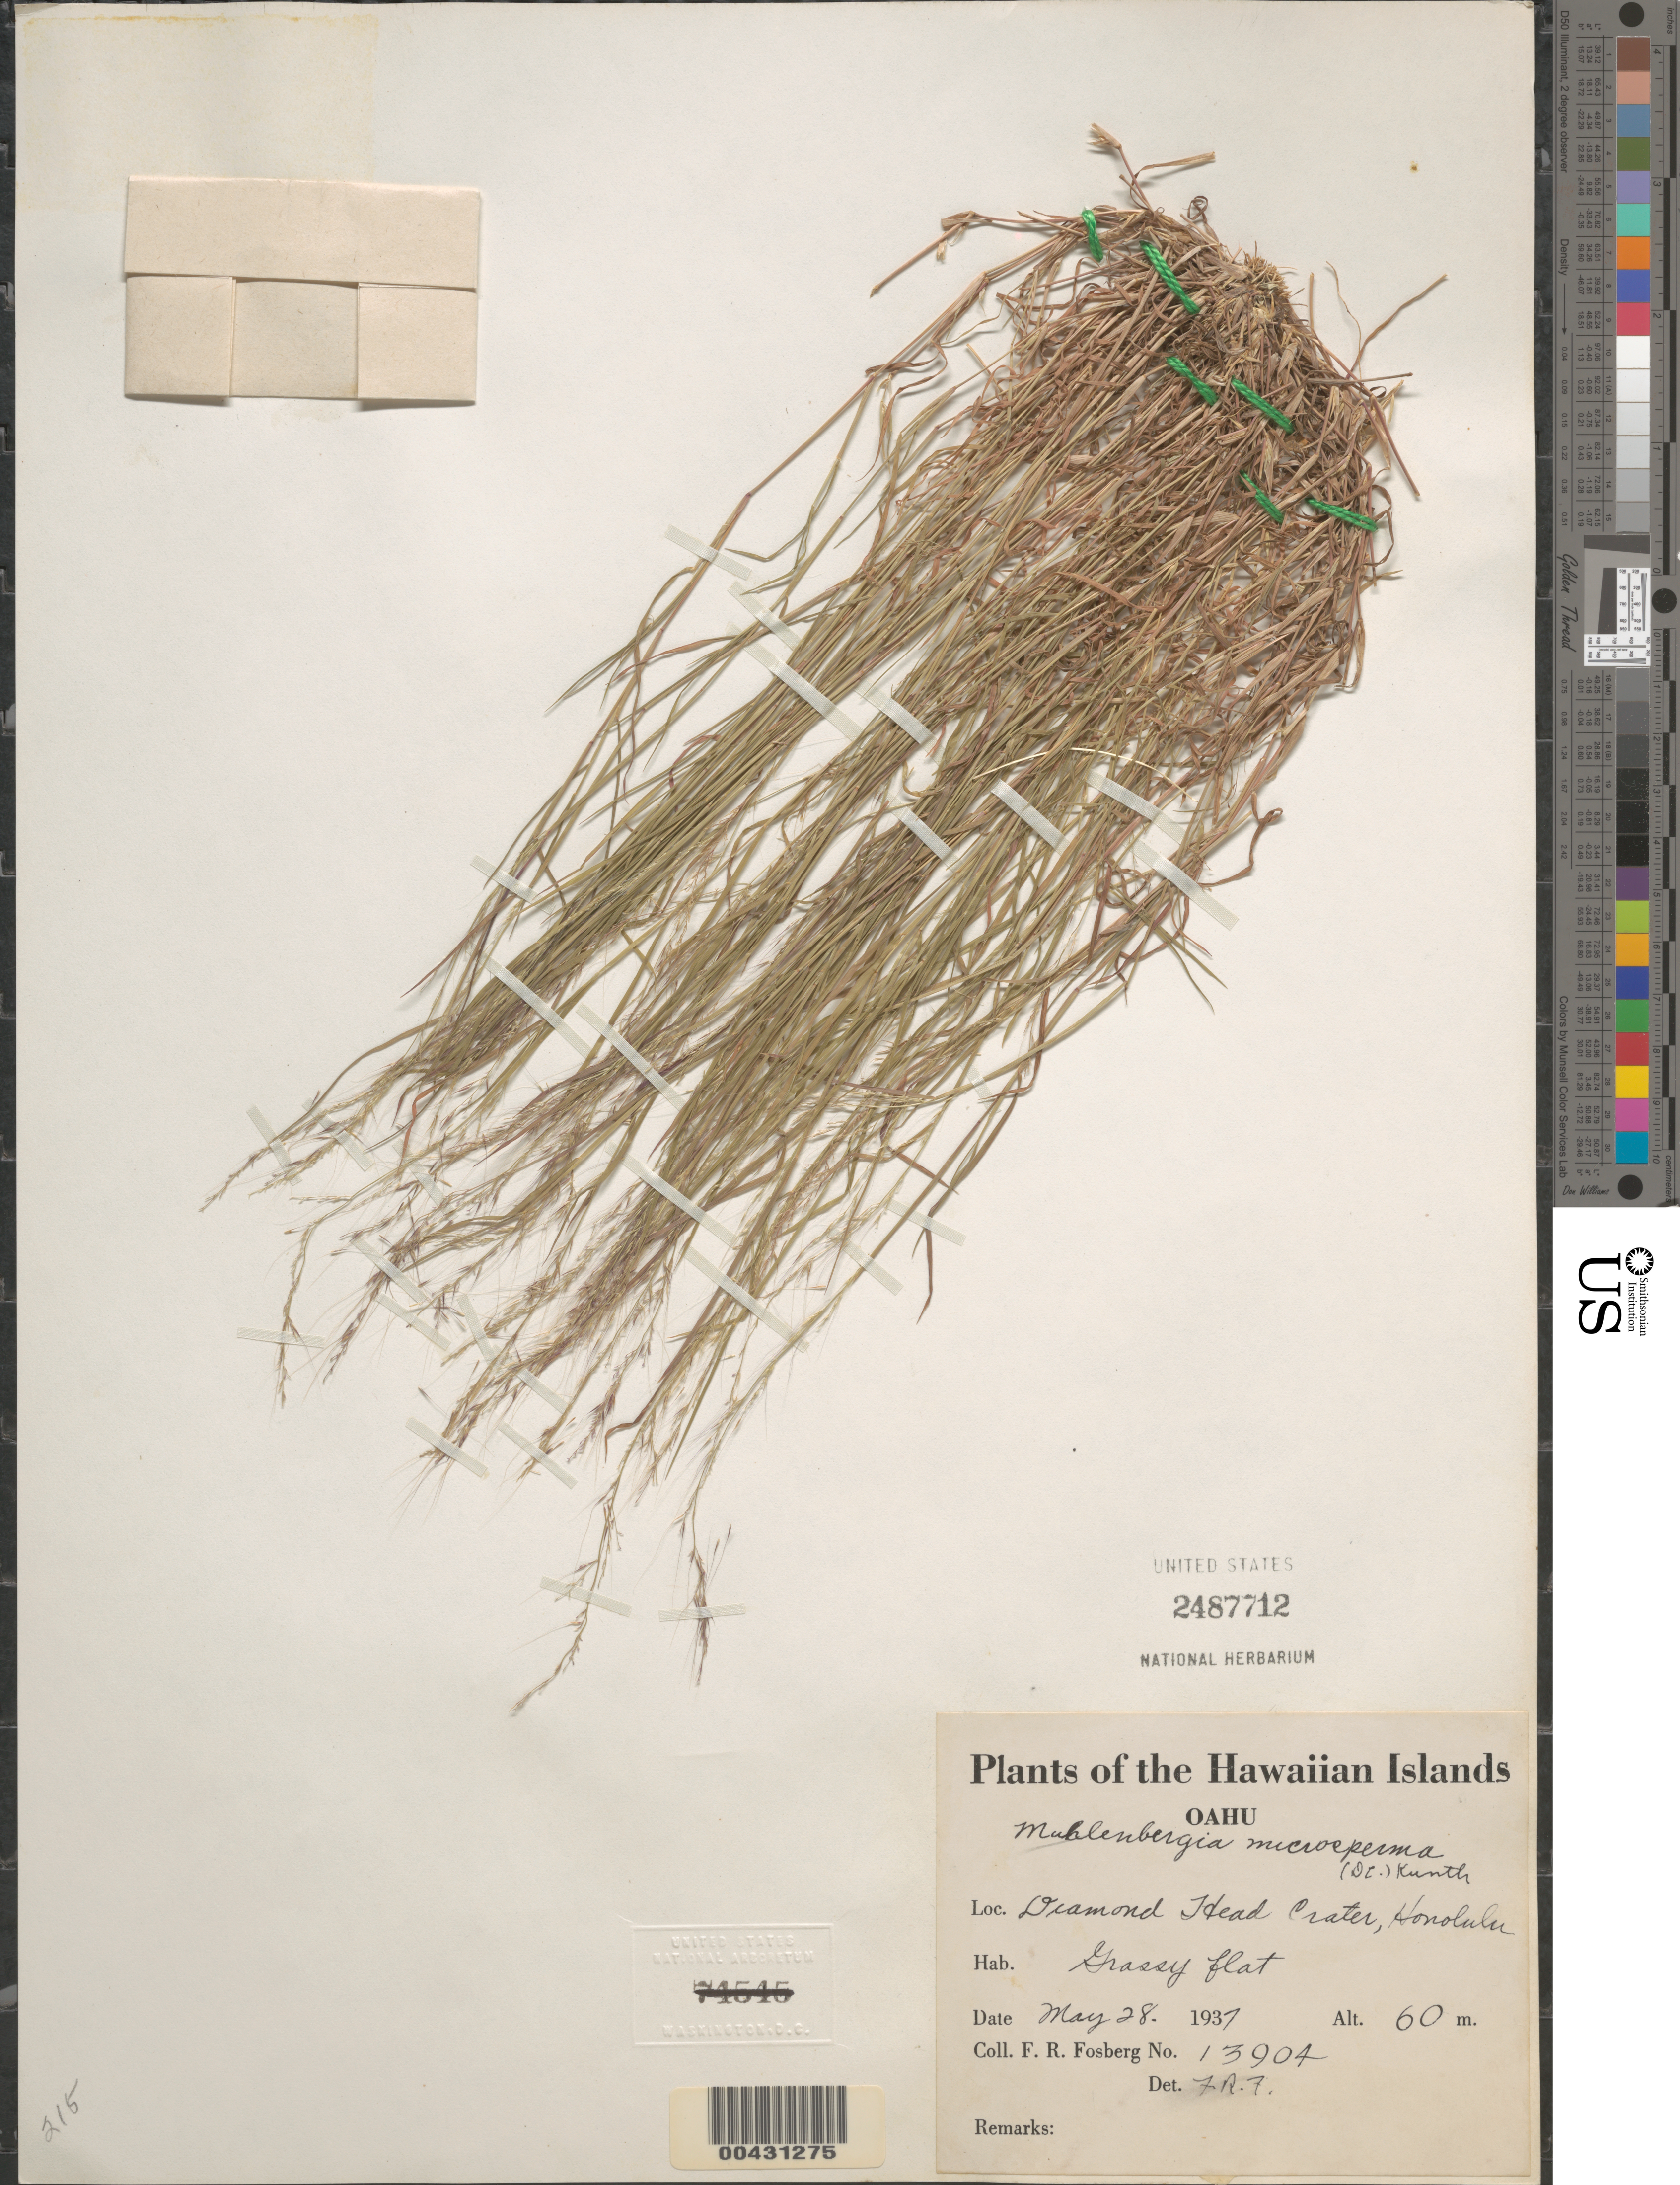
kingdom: Plantae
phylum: Tracheophyta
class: Liliopsida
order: Poales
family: Poaceae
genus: Muhlenbergia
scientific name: Muhlenbergia microsperma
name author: (DC.) Kunth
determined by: Fosberg, F. R.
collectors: F. R. Fosberg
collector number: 13904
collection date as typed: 28 May 1937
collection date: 1937-05-28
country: United States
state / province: Hawaii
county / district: Honolulu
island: Oahu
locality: Diamond Head Crater, Honolulu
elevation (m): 60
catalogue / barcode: US 2487712